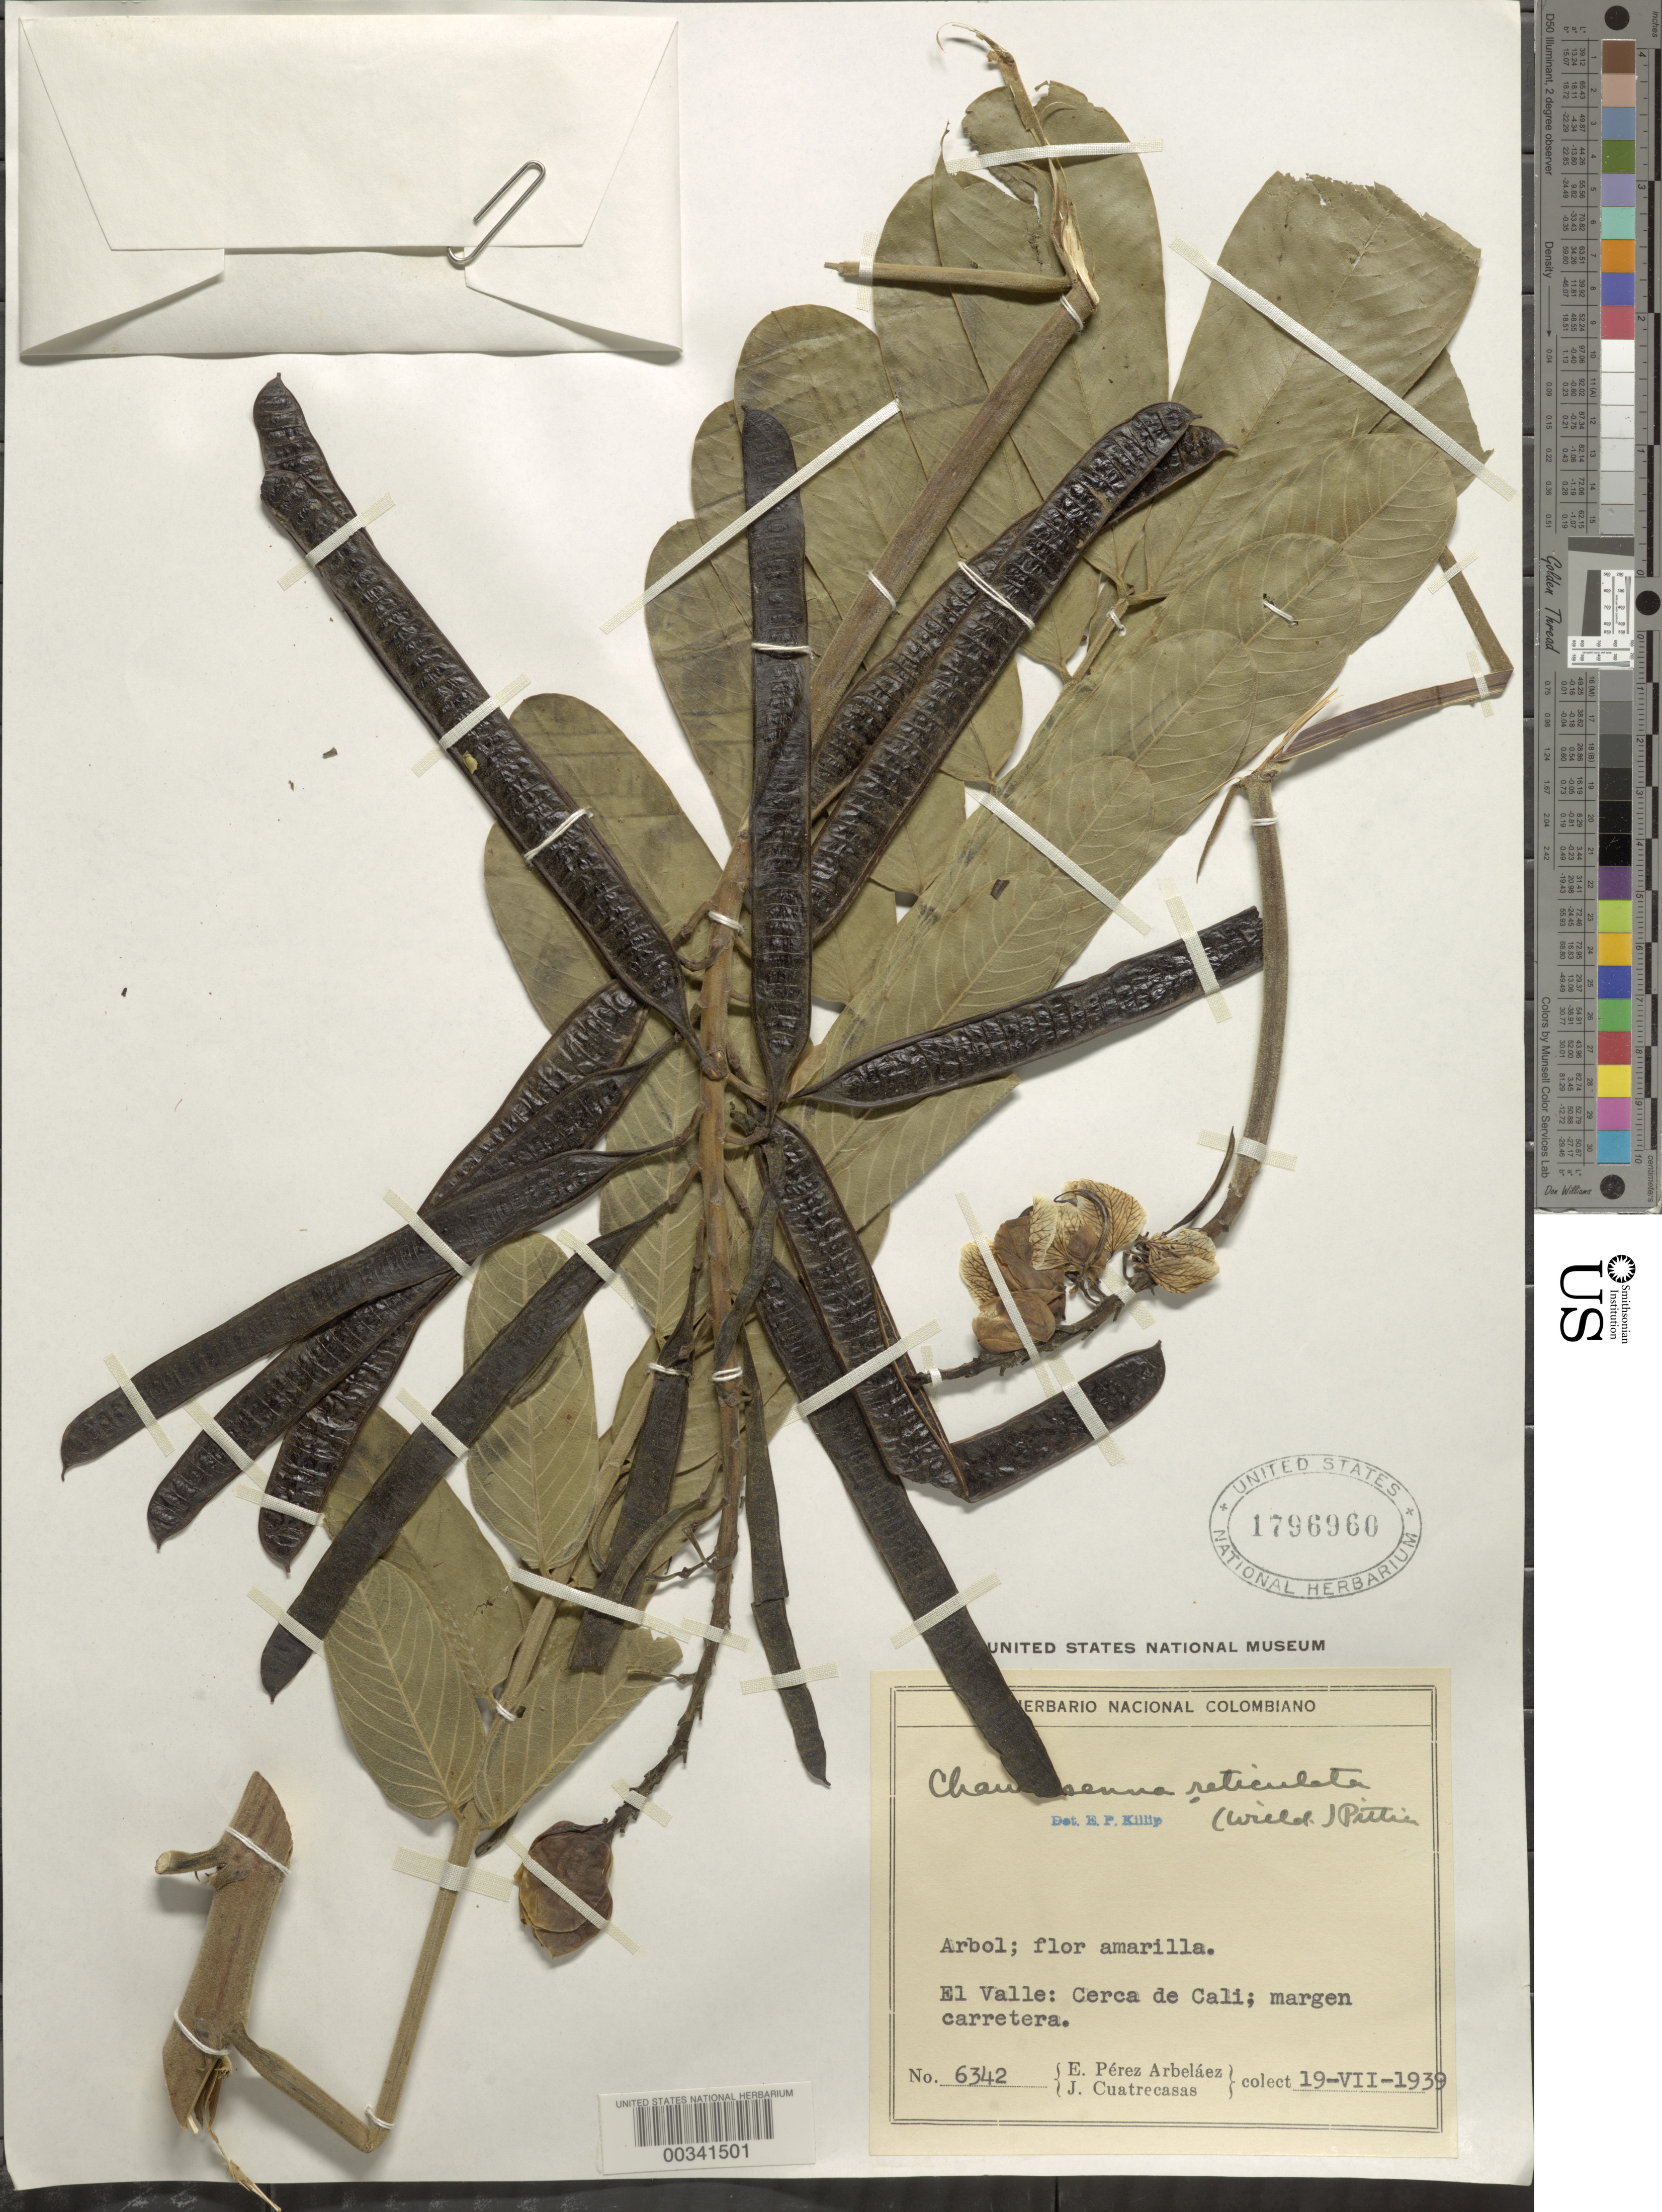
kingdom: Plantae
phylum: Tracheophyta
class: Magnoliopsida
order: Fabales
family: Fabaceae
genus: Senna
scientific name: Senna reticulata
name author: (Willd.) H.S. Irwin & Barneby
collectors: E. Pérez Arbeláez & J. Cuatrecasas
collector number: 6342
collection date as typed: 19 Jul 1939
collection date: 1939-07-19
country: Colombia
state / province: Valle del Cauca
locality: Vicinity of Cali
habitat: Side of the road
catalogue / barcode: US 1796960